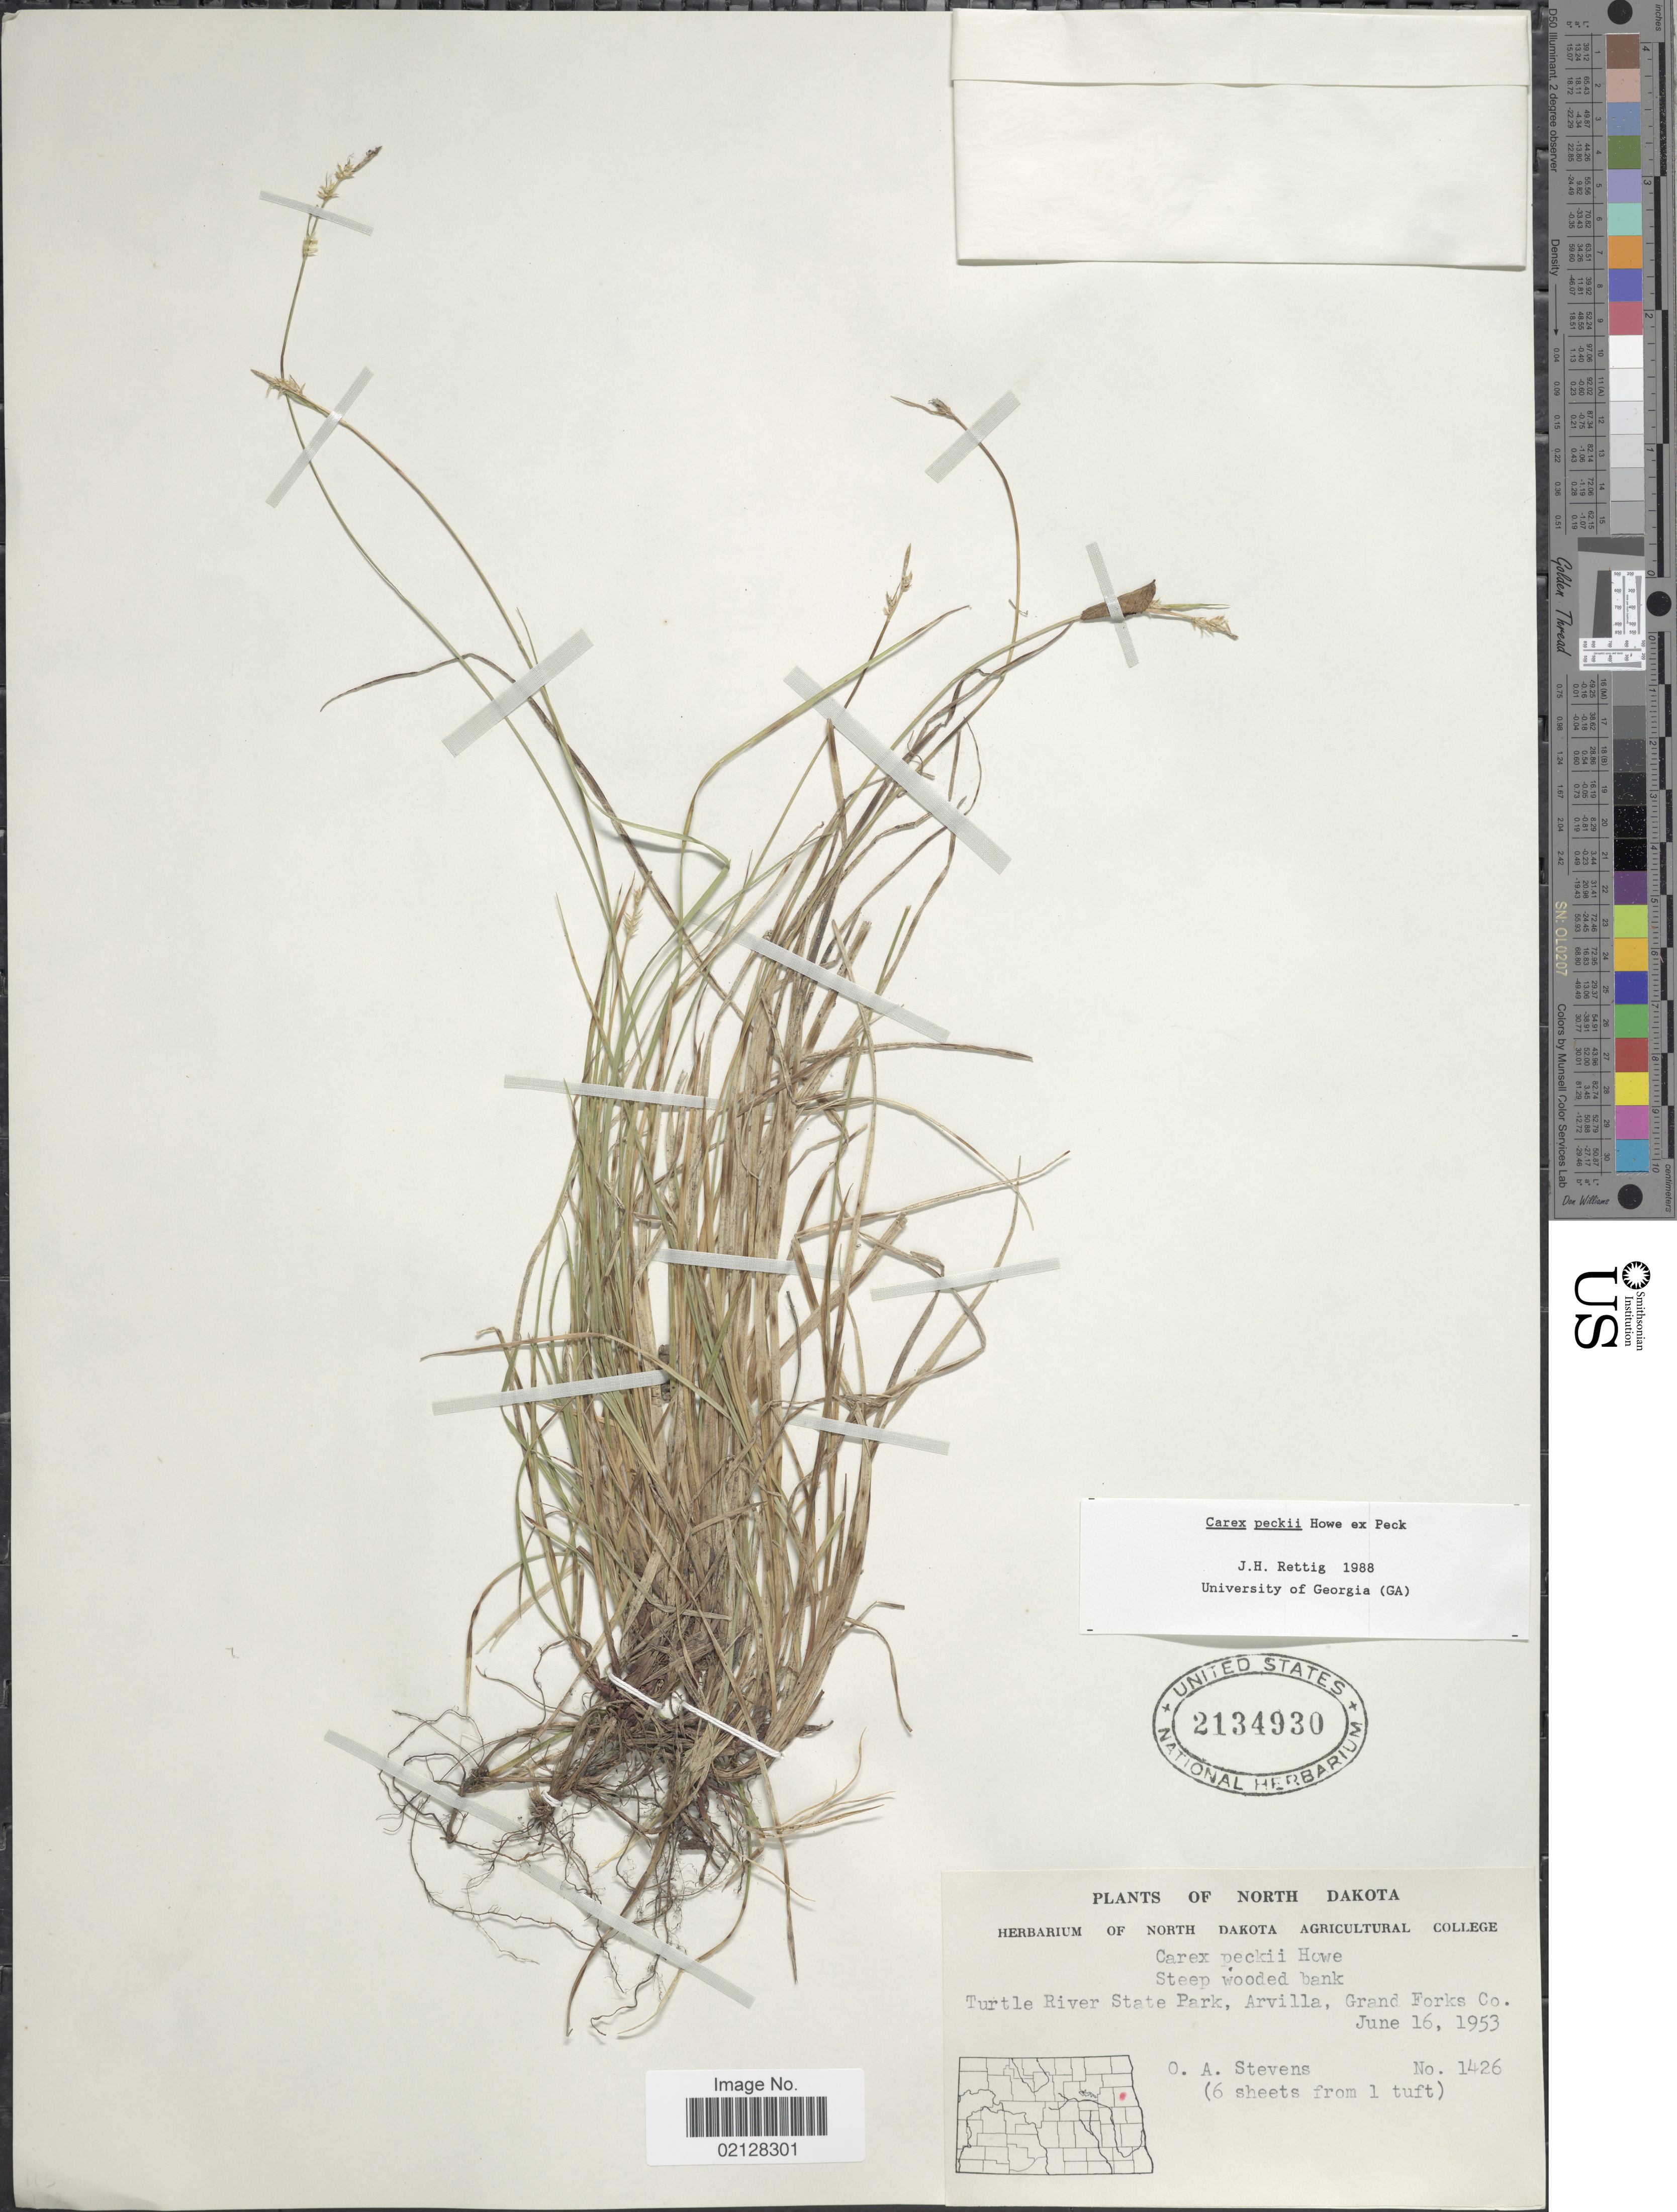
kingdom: Plantae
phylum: Tracheophyta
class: Liliopsida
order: Poales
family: Cyperaceae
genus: Carex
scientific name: Carex peckii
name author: Howe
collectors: O. A. Stevens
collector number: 1426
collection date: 1953-06-16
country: United States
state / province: North Dakota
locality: Turtle River Sate Park, Arvilla, Grand Forks Co.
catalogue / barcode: US 2134930